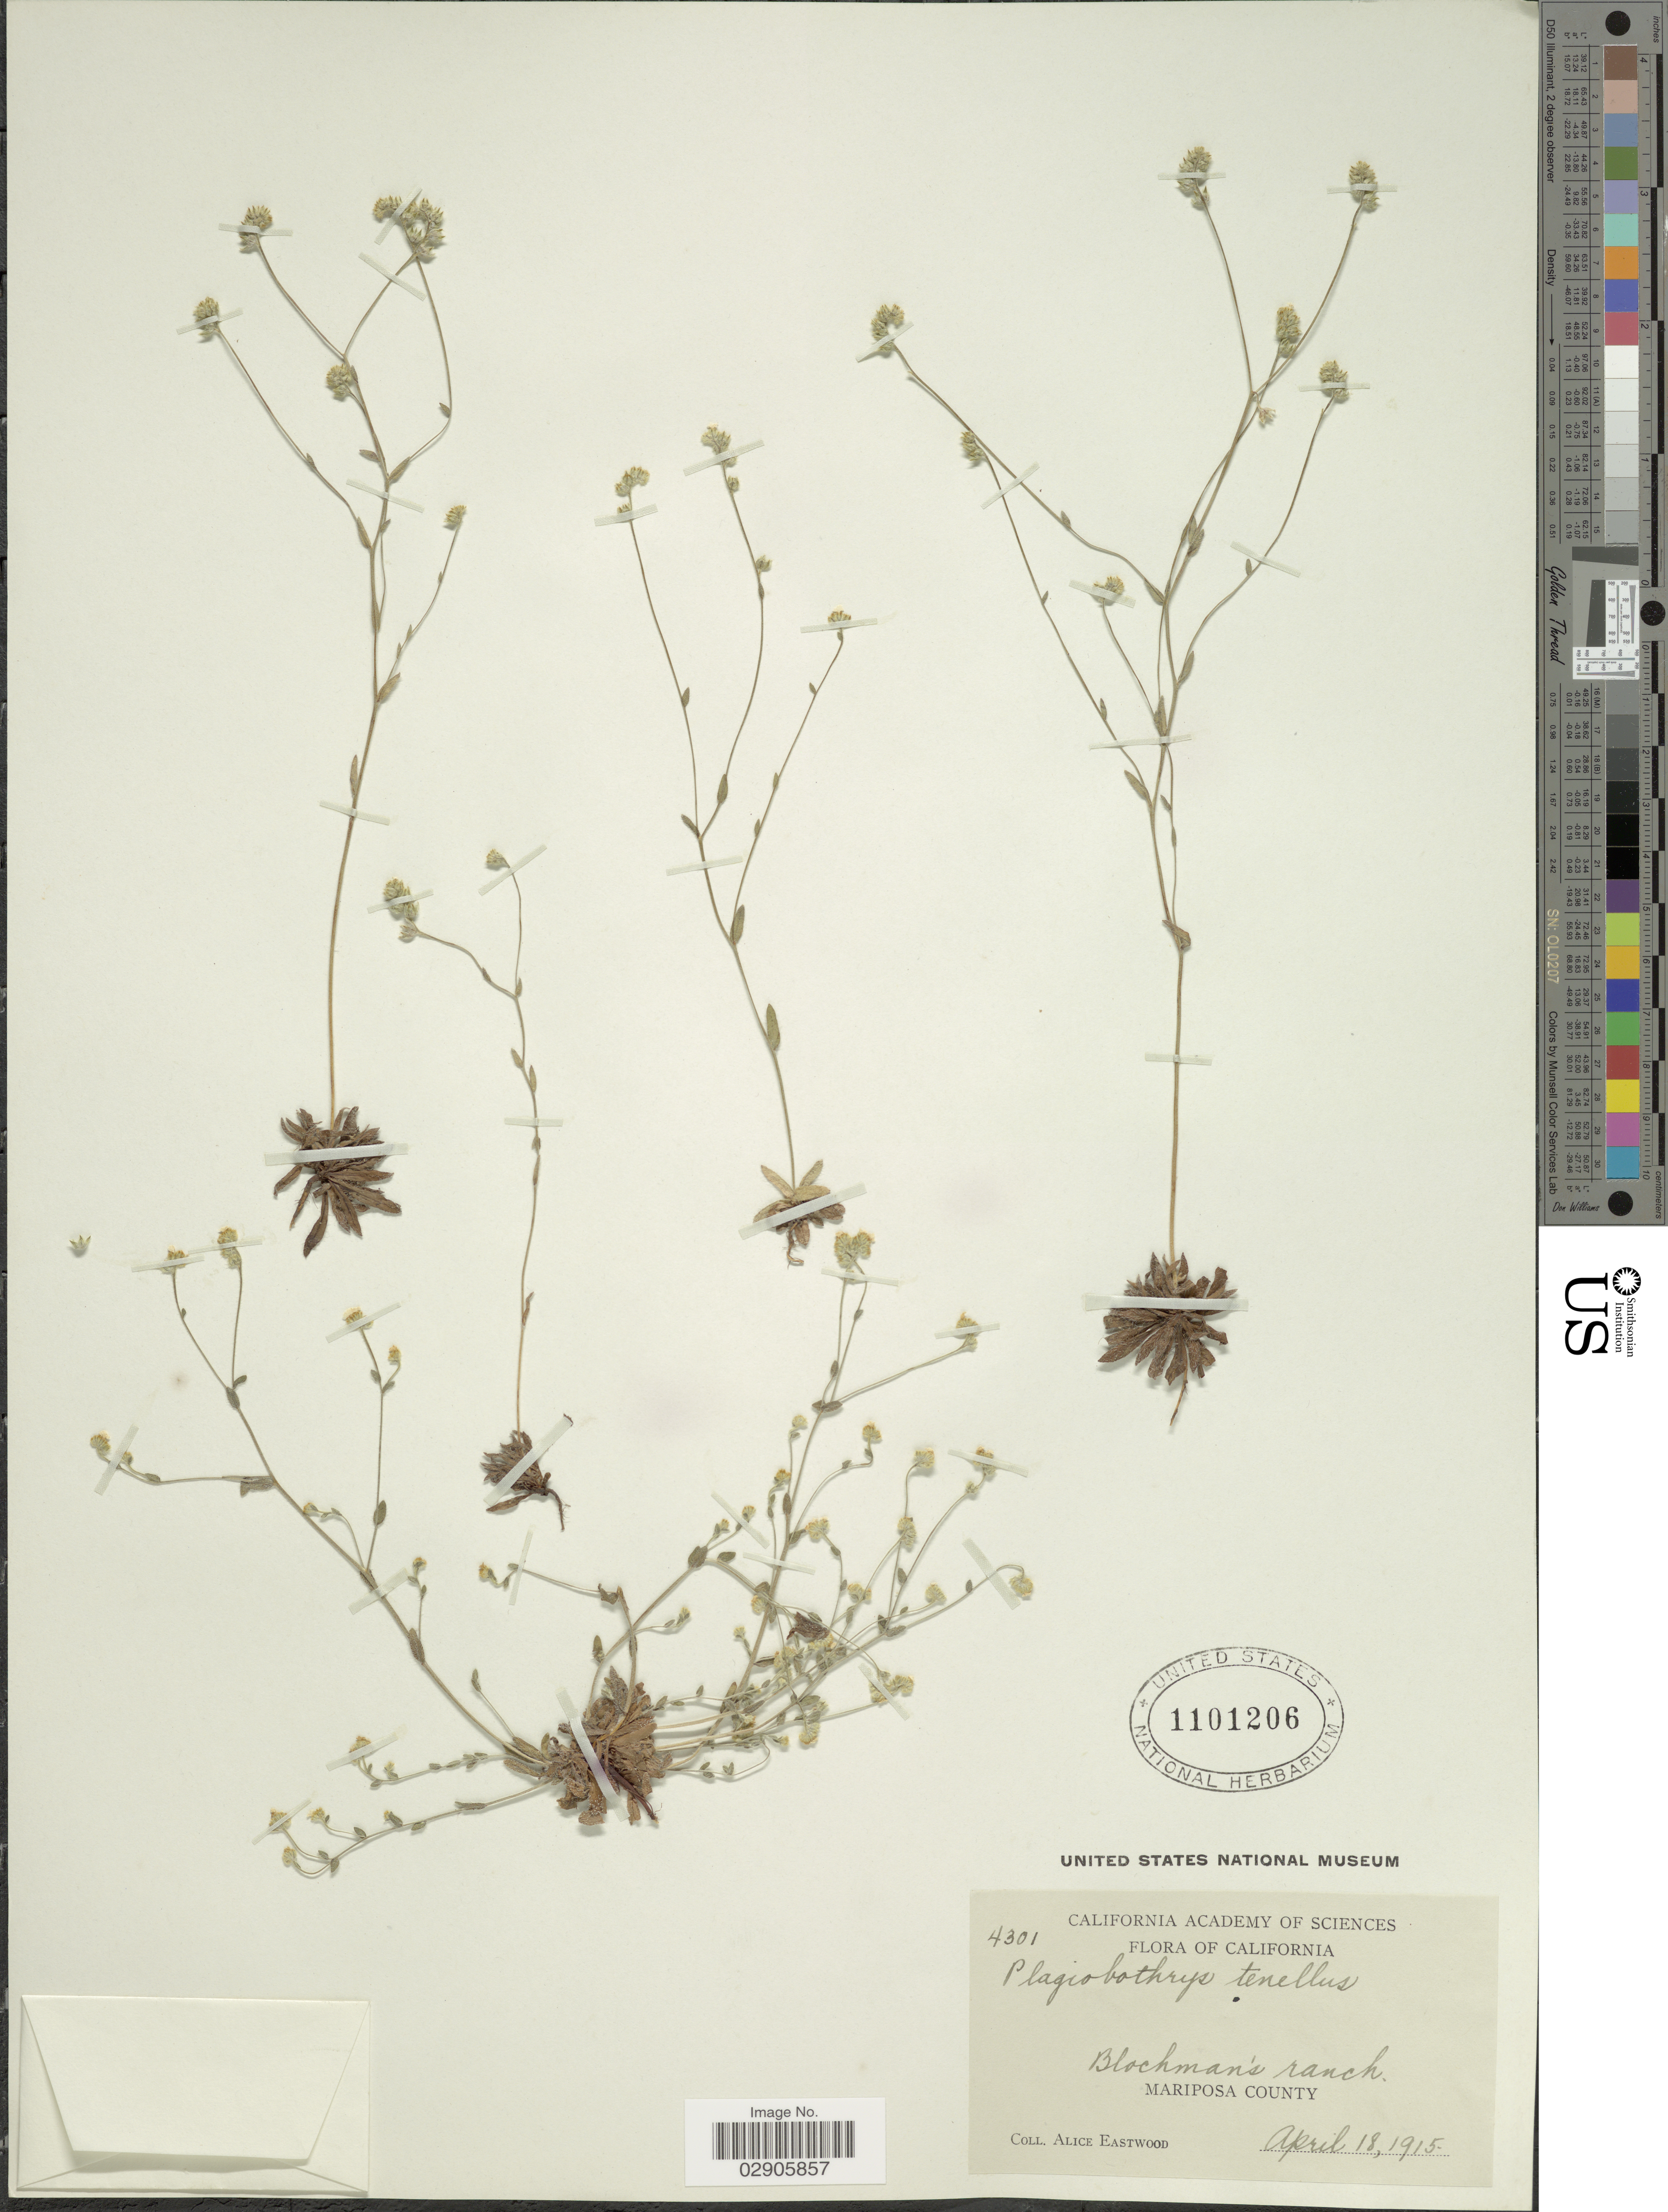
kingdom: Plantae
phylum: Tracheophyta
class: Magnoliopsida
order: Boraginales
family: Boraginaceae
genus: Plagiobothrys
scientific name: Plagiobothrys tenellus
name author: (Nutt.) A. Gray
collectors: A. Eastwood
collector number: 4301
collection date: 1915-04-18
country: United States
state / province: California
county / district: Mariposa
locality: Blochman's ranch. Mariposa County.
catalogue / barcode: US 1101206